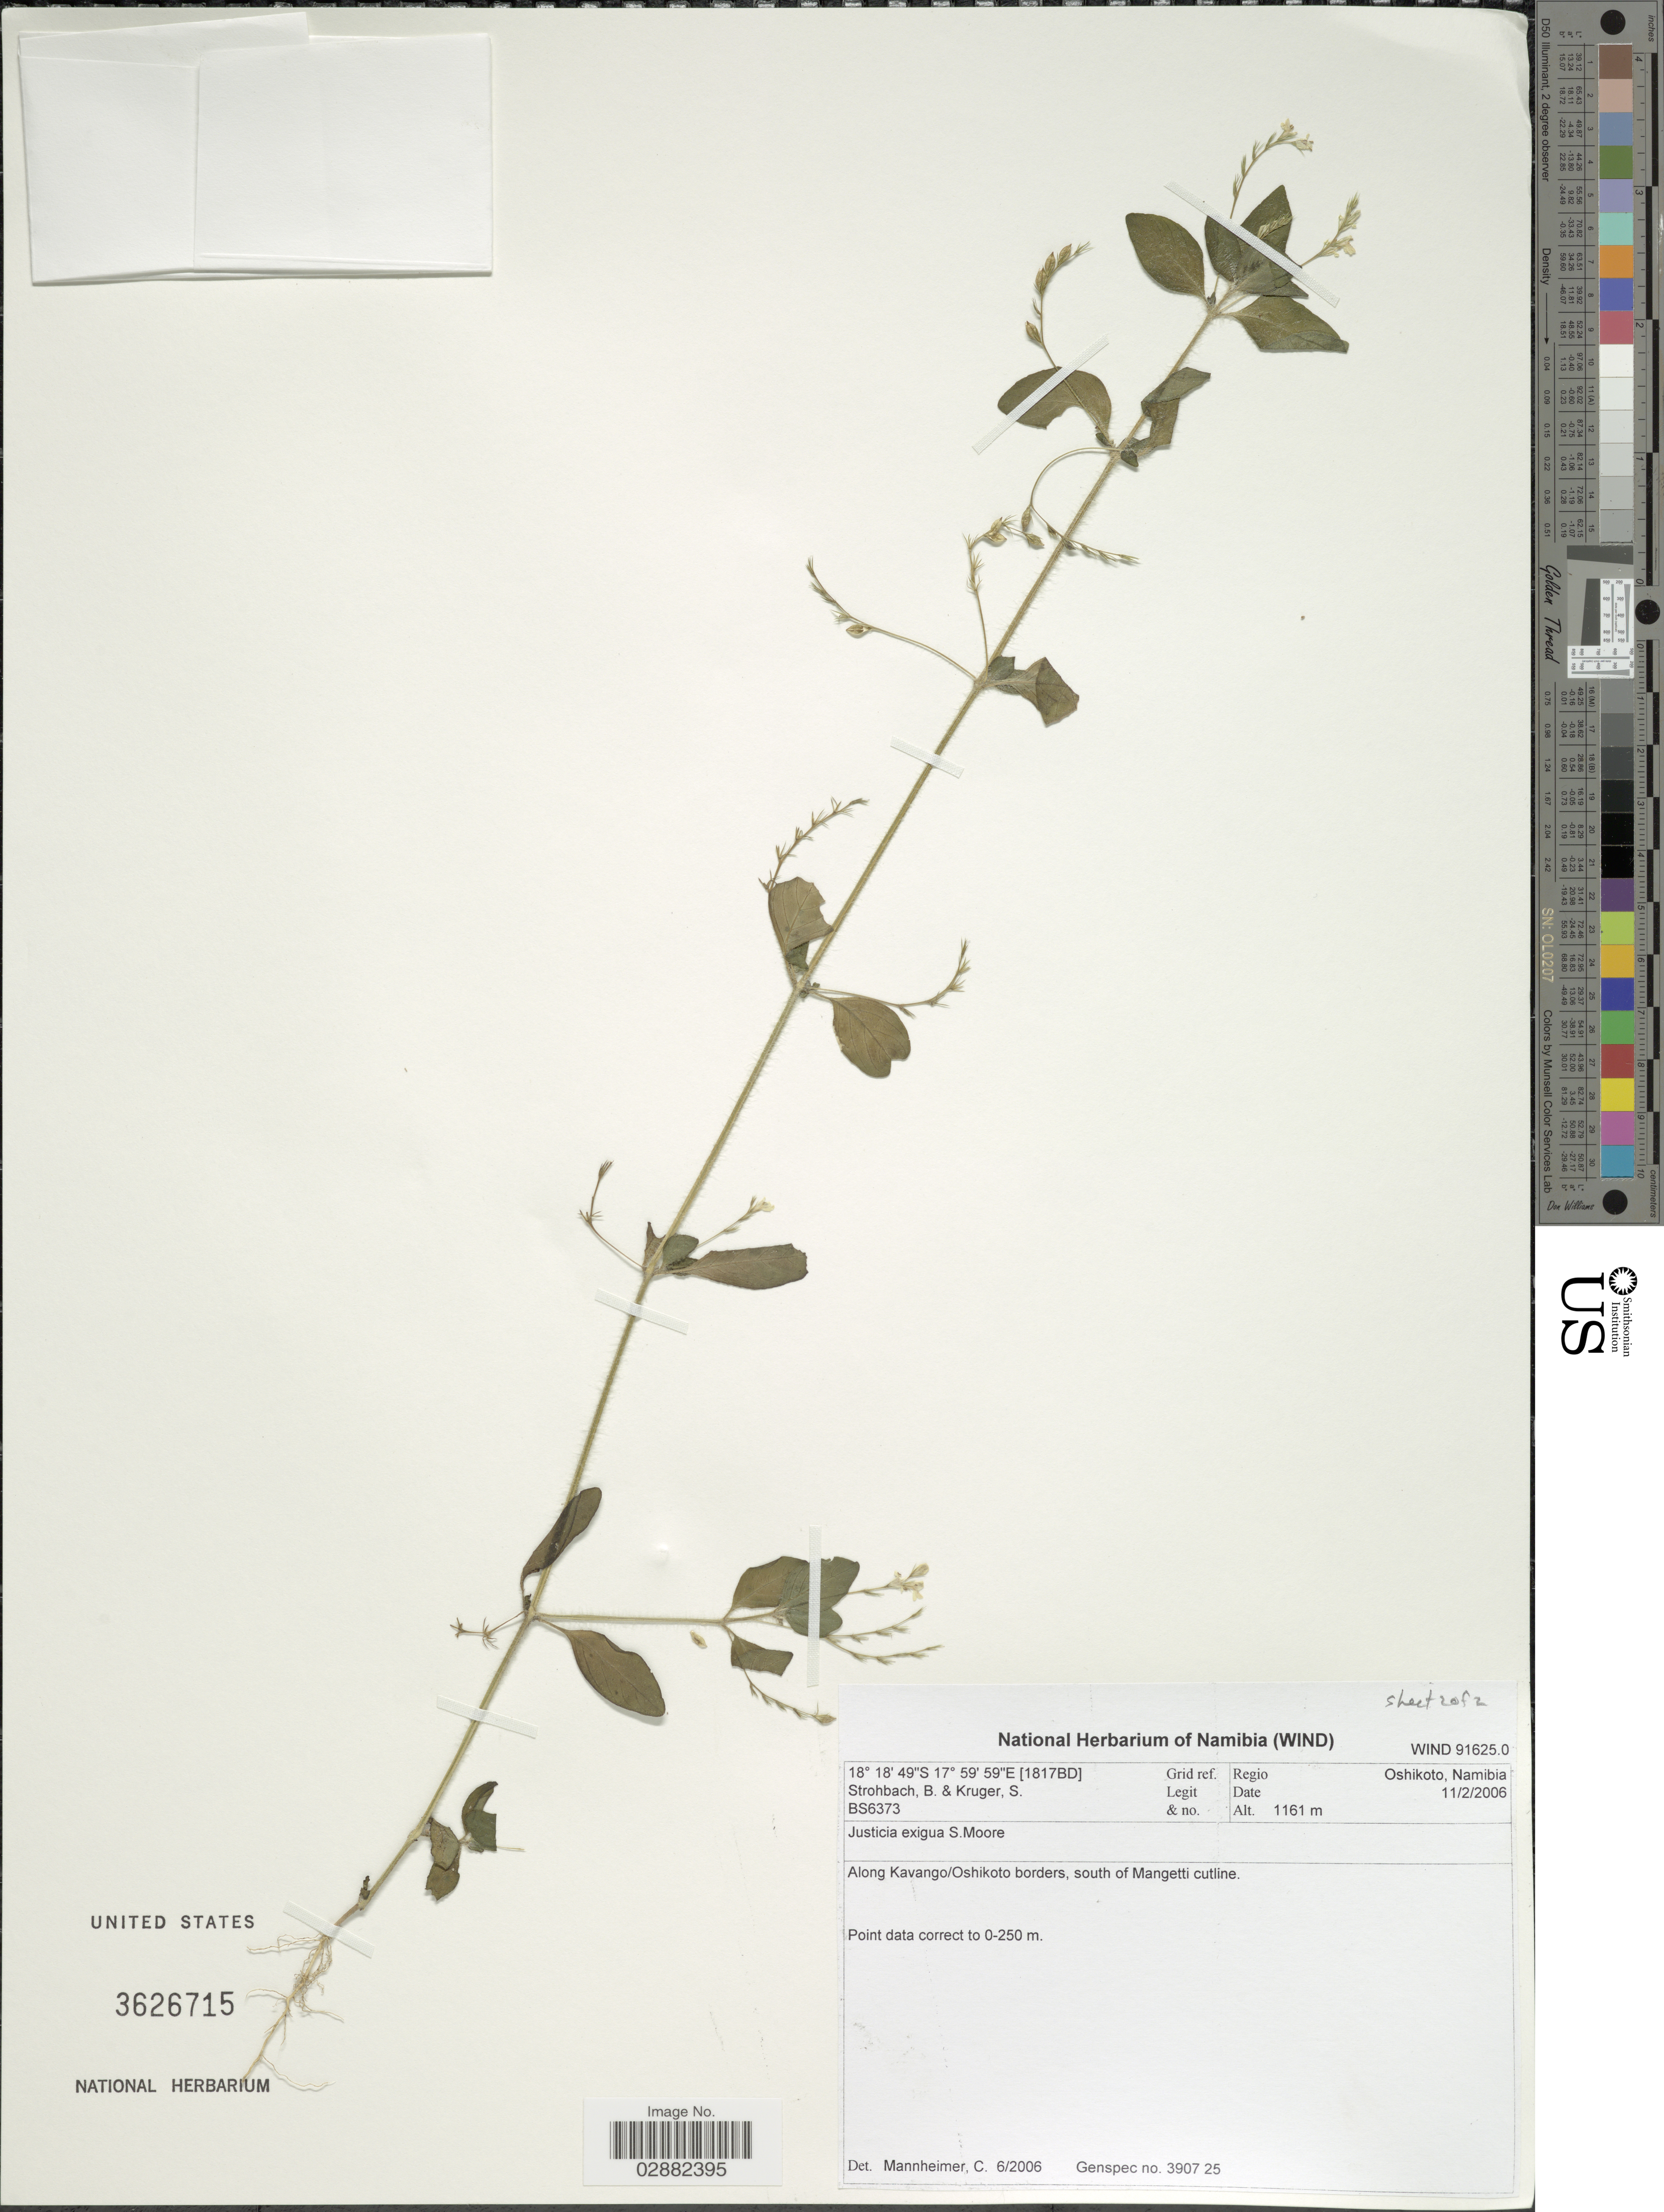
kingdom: Plantae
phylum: Tracheophyta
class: Magnoliopsida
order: Lamiales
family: Acanthaceae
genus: Justicia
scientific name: Justicia exigua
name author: S. Moore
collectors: B. Strohbach & S. Kruger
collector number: BS6373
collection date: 2006-02-11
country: Namibia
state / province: Oshikoto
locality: Regio Oshikoto, Namibia, Along Kavango/Oshikoto borders, south of Mangetti cutline. [1817BD].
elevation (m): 1161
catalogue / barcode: US 3626715